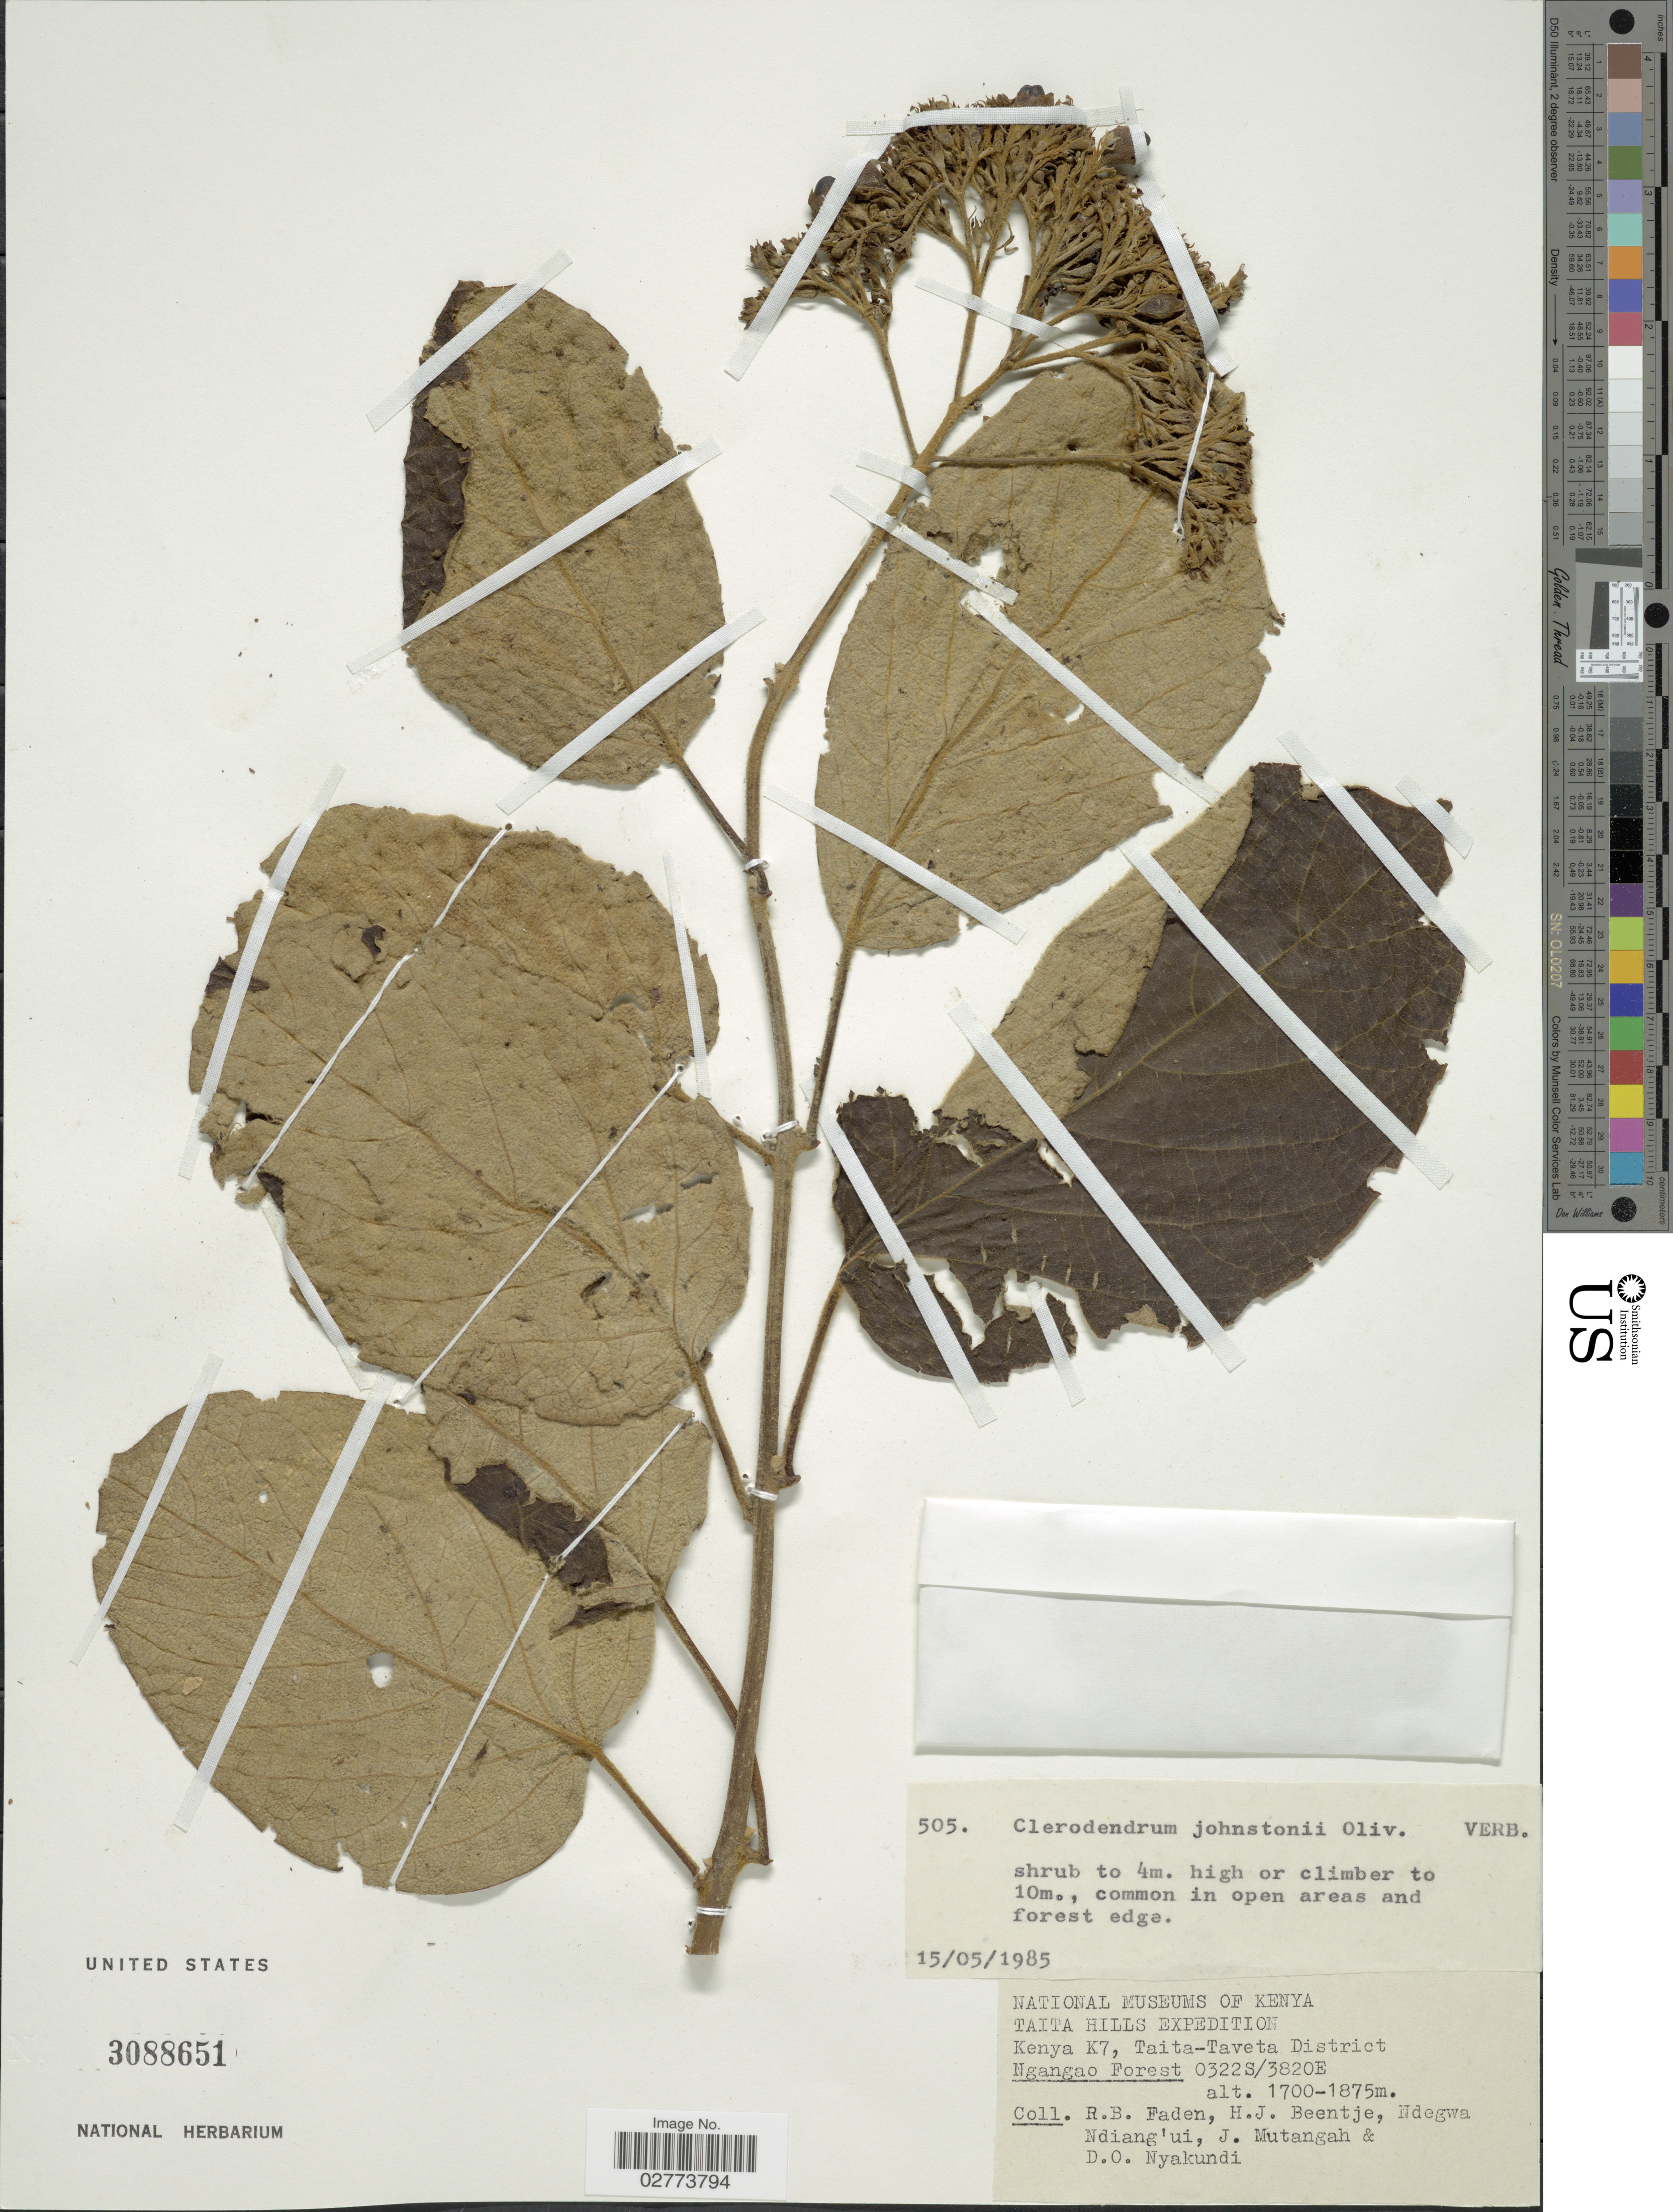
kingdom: Plantae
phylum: Tracheophyta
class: Magnoliopsida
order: Lamiales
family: Lamiaceae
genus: Clerodendrum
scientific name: Clerodendrum johnstonii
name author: Oliv.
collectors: R. B. Faden, H. J. Beentje, Ndegwa Ndiang'ui, J. Mutangah & D. Nyakundi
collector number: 505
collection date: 1985-05-15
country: Kenya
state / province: Taita Taveta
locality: Taita Hills, K7, Taita-Taveta District, Ngangao Forest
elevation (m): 1700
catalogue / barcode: US 3088651